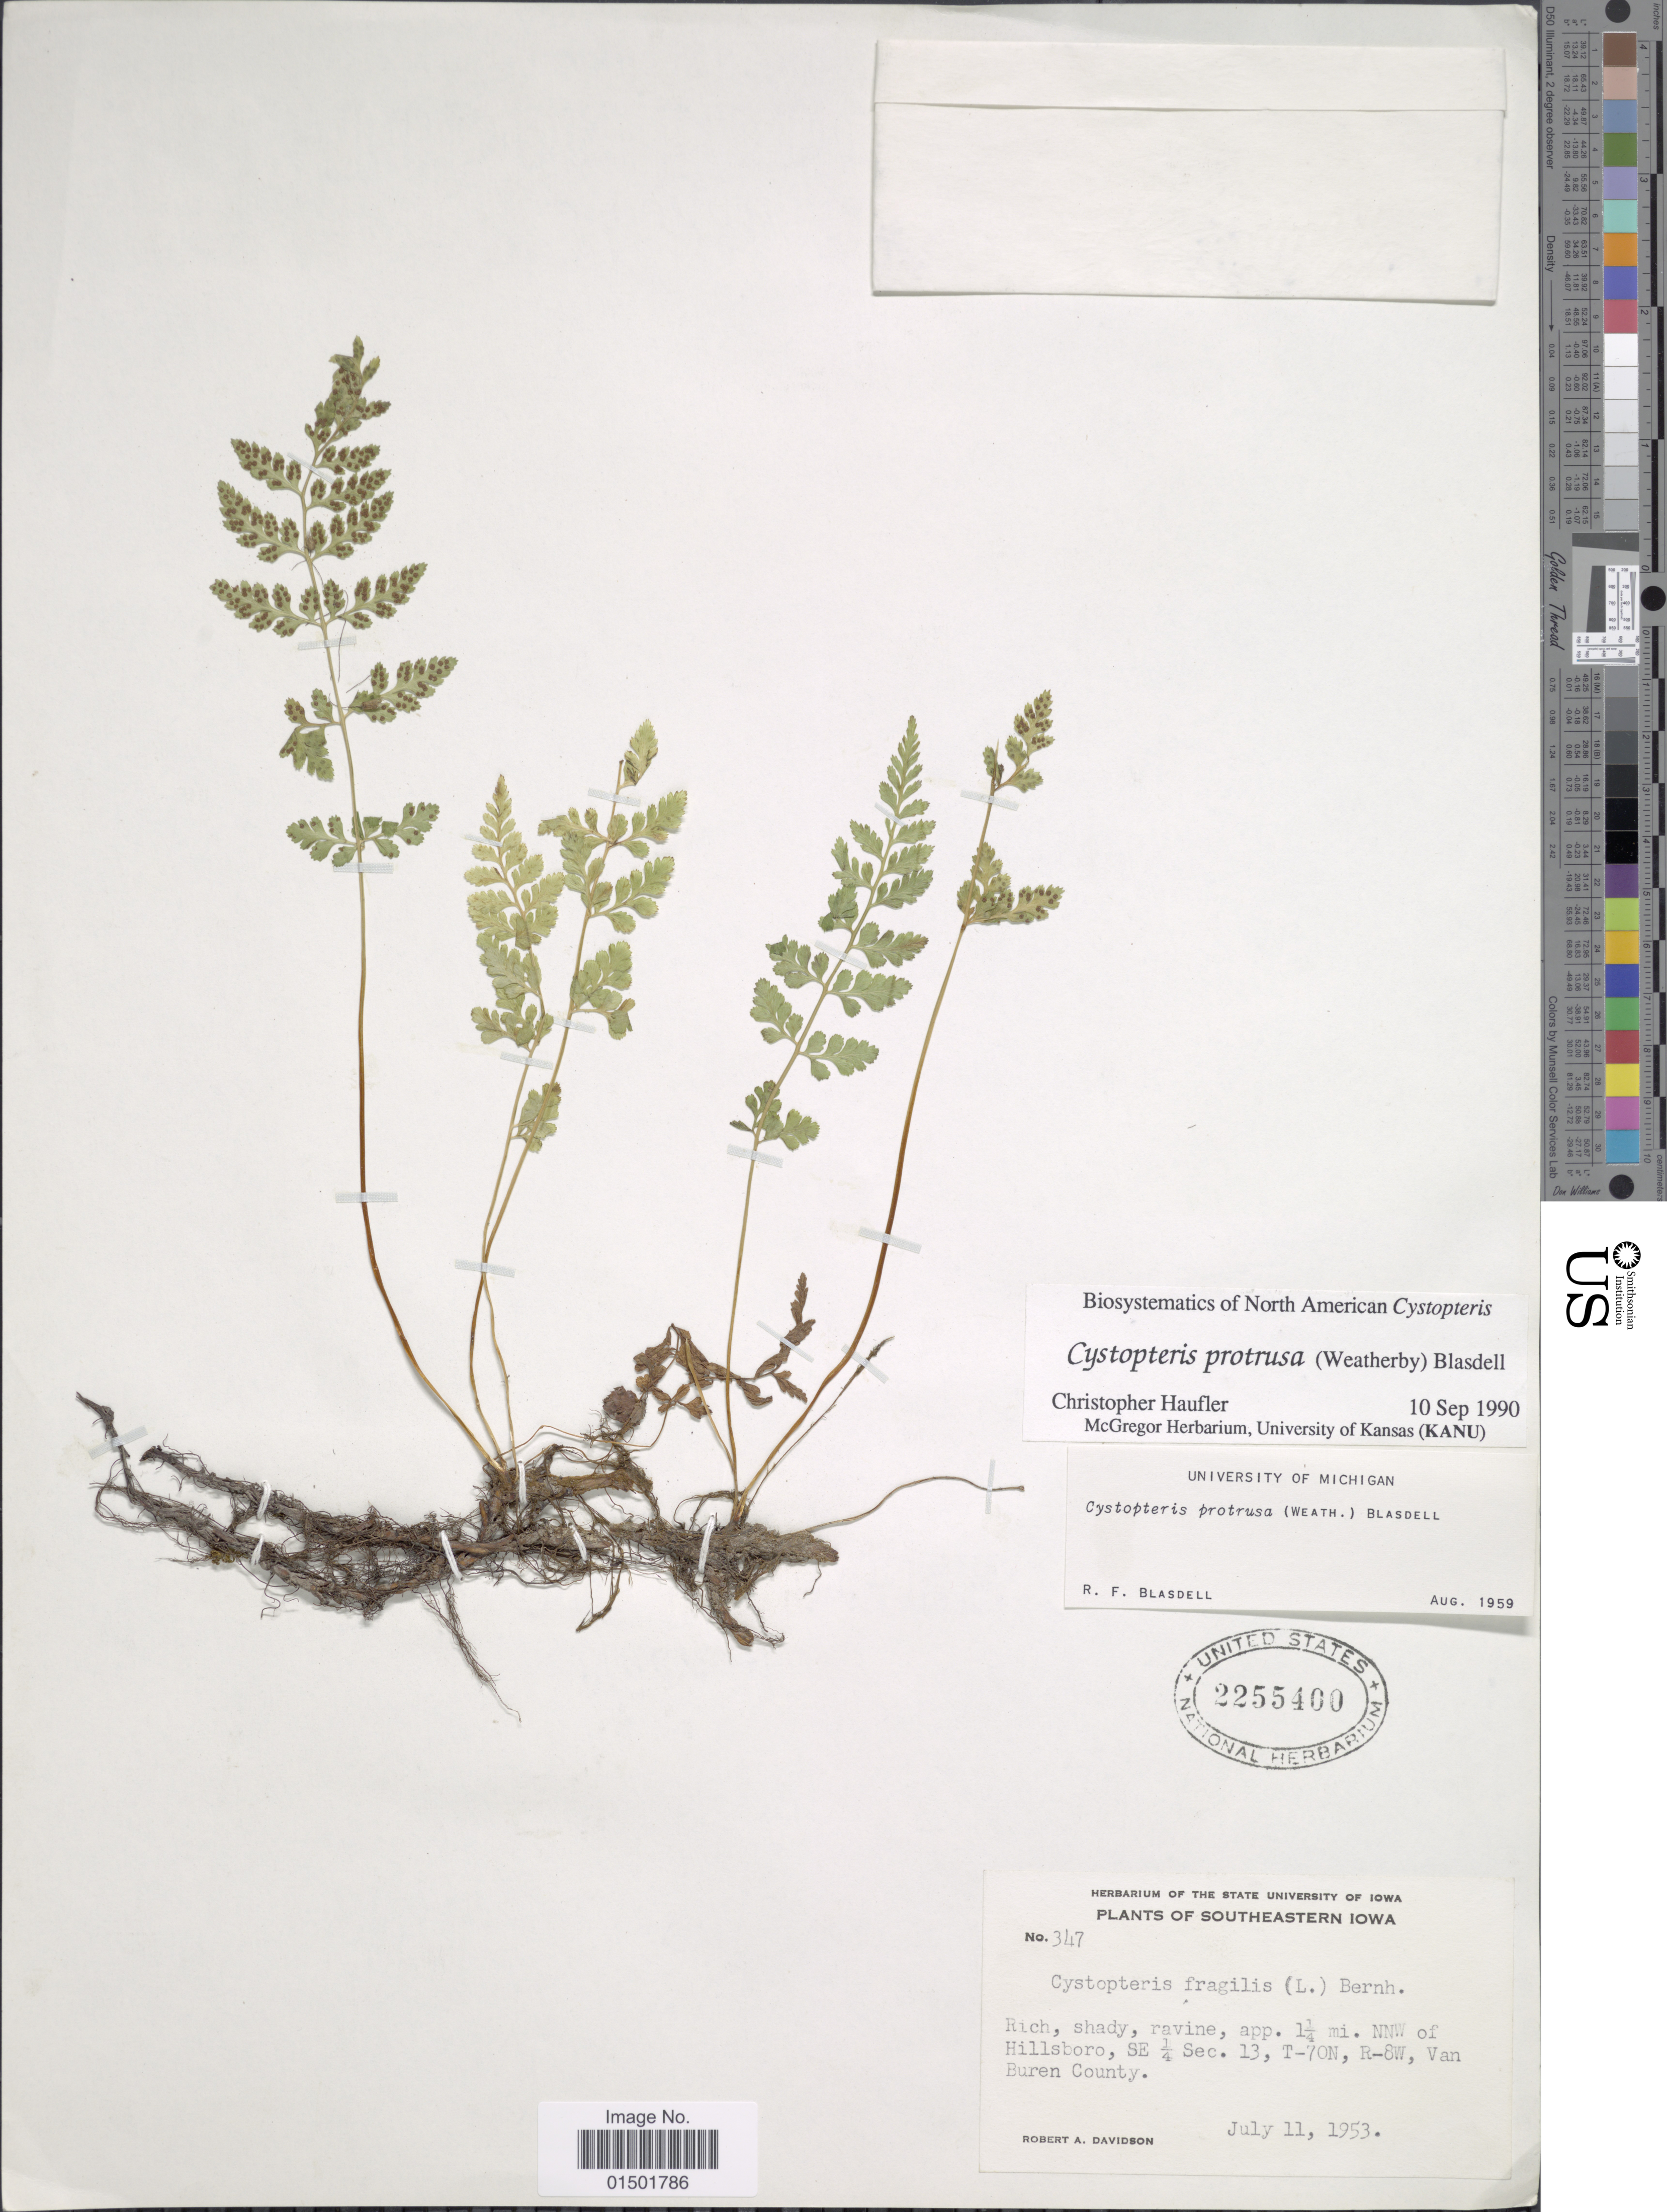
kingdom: Plantae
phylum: Tracheophyta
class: Polypodiopsida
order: Polypodiales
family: Cystopteridaceae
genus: Cystopteris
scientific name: Cystopteris protrusa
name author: (Weath.) Blasdell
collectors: R. A. Davidson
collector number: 347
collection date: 1953-07-11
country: United States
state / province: Iowa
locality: Southeastern Iowa. Rich, shady, ravine, app. 1¼ mi. NW of Hillsboro, SE ¼ Sec. 13, T-7ON, R-8W, Van Buren County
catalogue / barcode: US 2255400